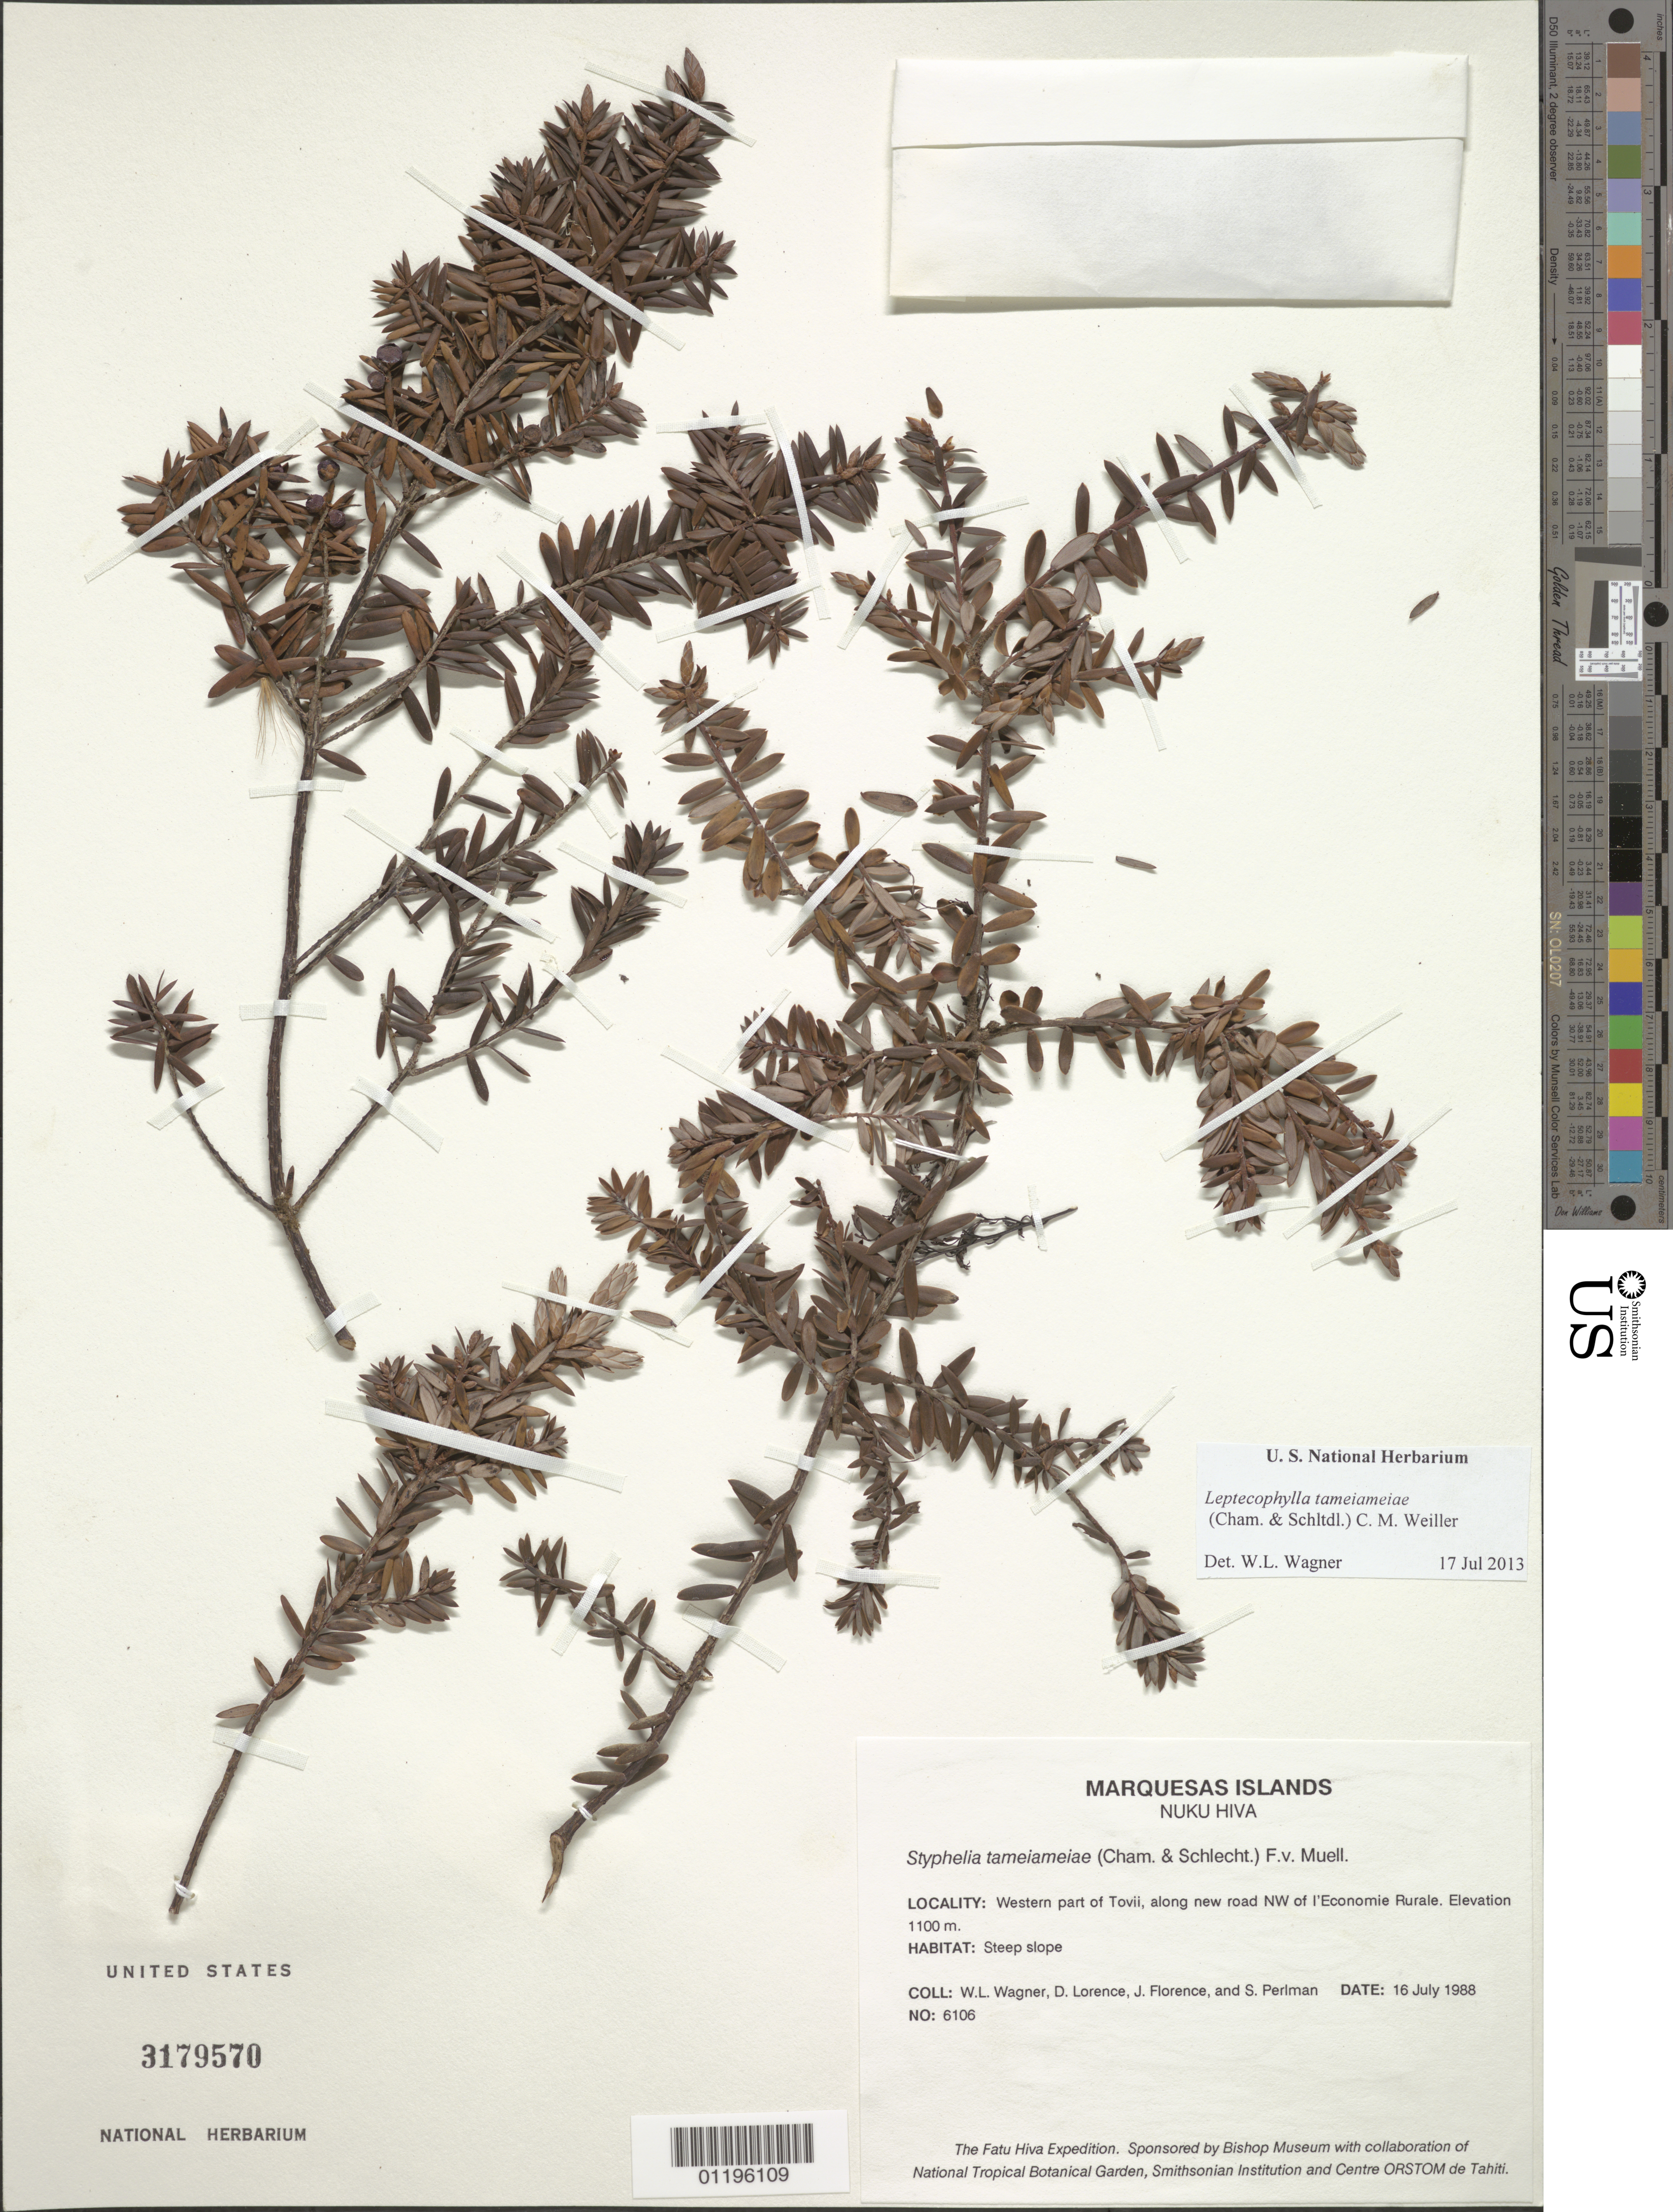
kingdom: Plantae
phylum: Tracheophyta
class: Magnoliopsida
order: Ericales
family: Ericaceae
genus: Leptecophylla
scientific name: Leptecophylla tameiameiae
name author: (Cham. & Schltdl.) C.M. Weiller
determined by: Florence, J.; Wagner, W. L.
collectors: W. L. Wagner, D. Lorence, J. Florence & S. P. Perlman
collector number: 6106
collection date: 1988-07-16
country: French Polynesia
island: Nuku Hiva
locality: W part of Toovii, along new road W of l'Economie Rurale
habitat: Steep slope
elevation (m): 1100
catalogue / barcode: US 3179570